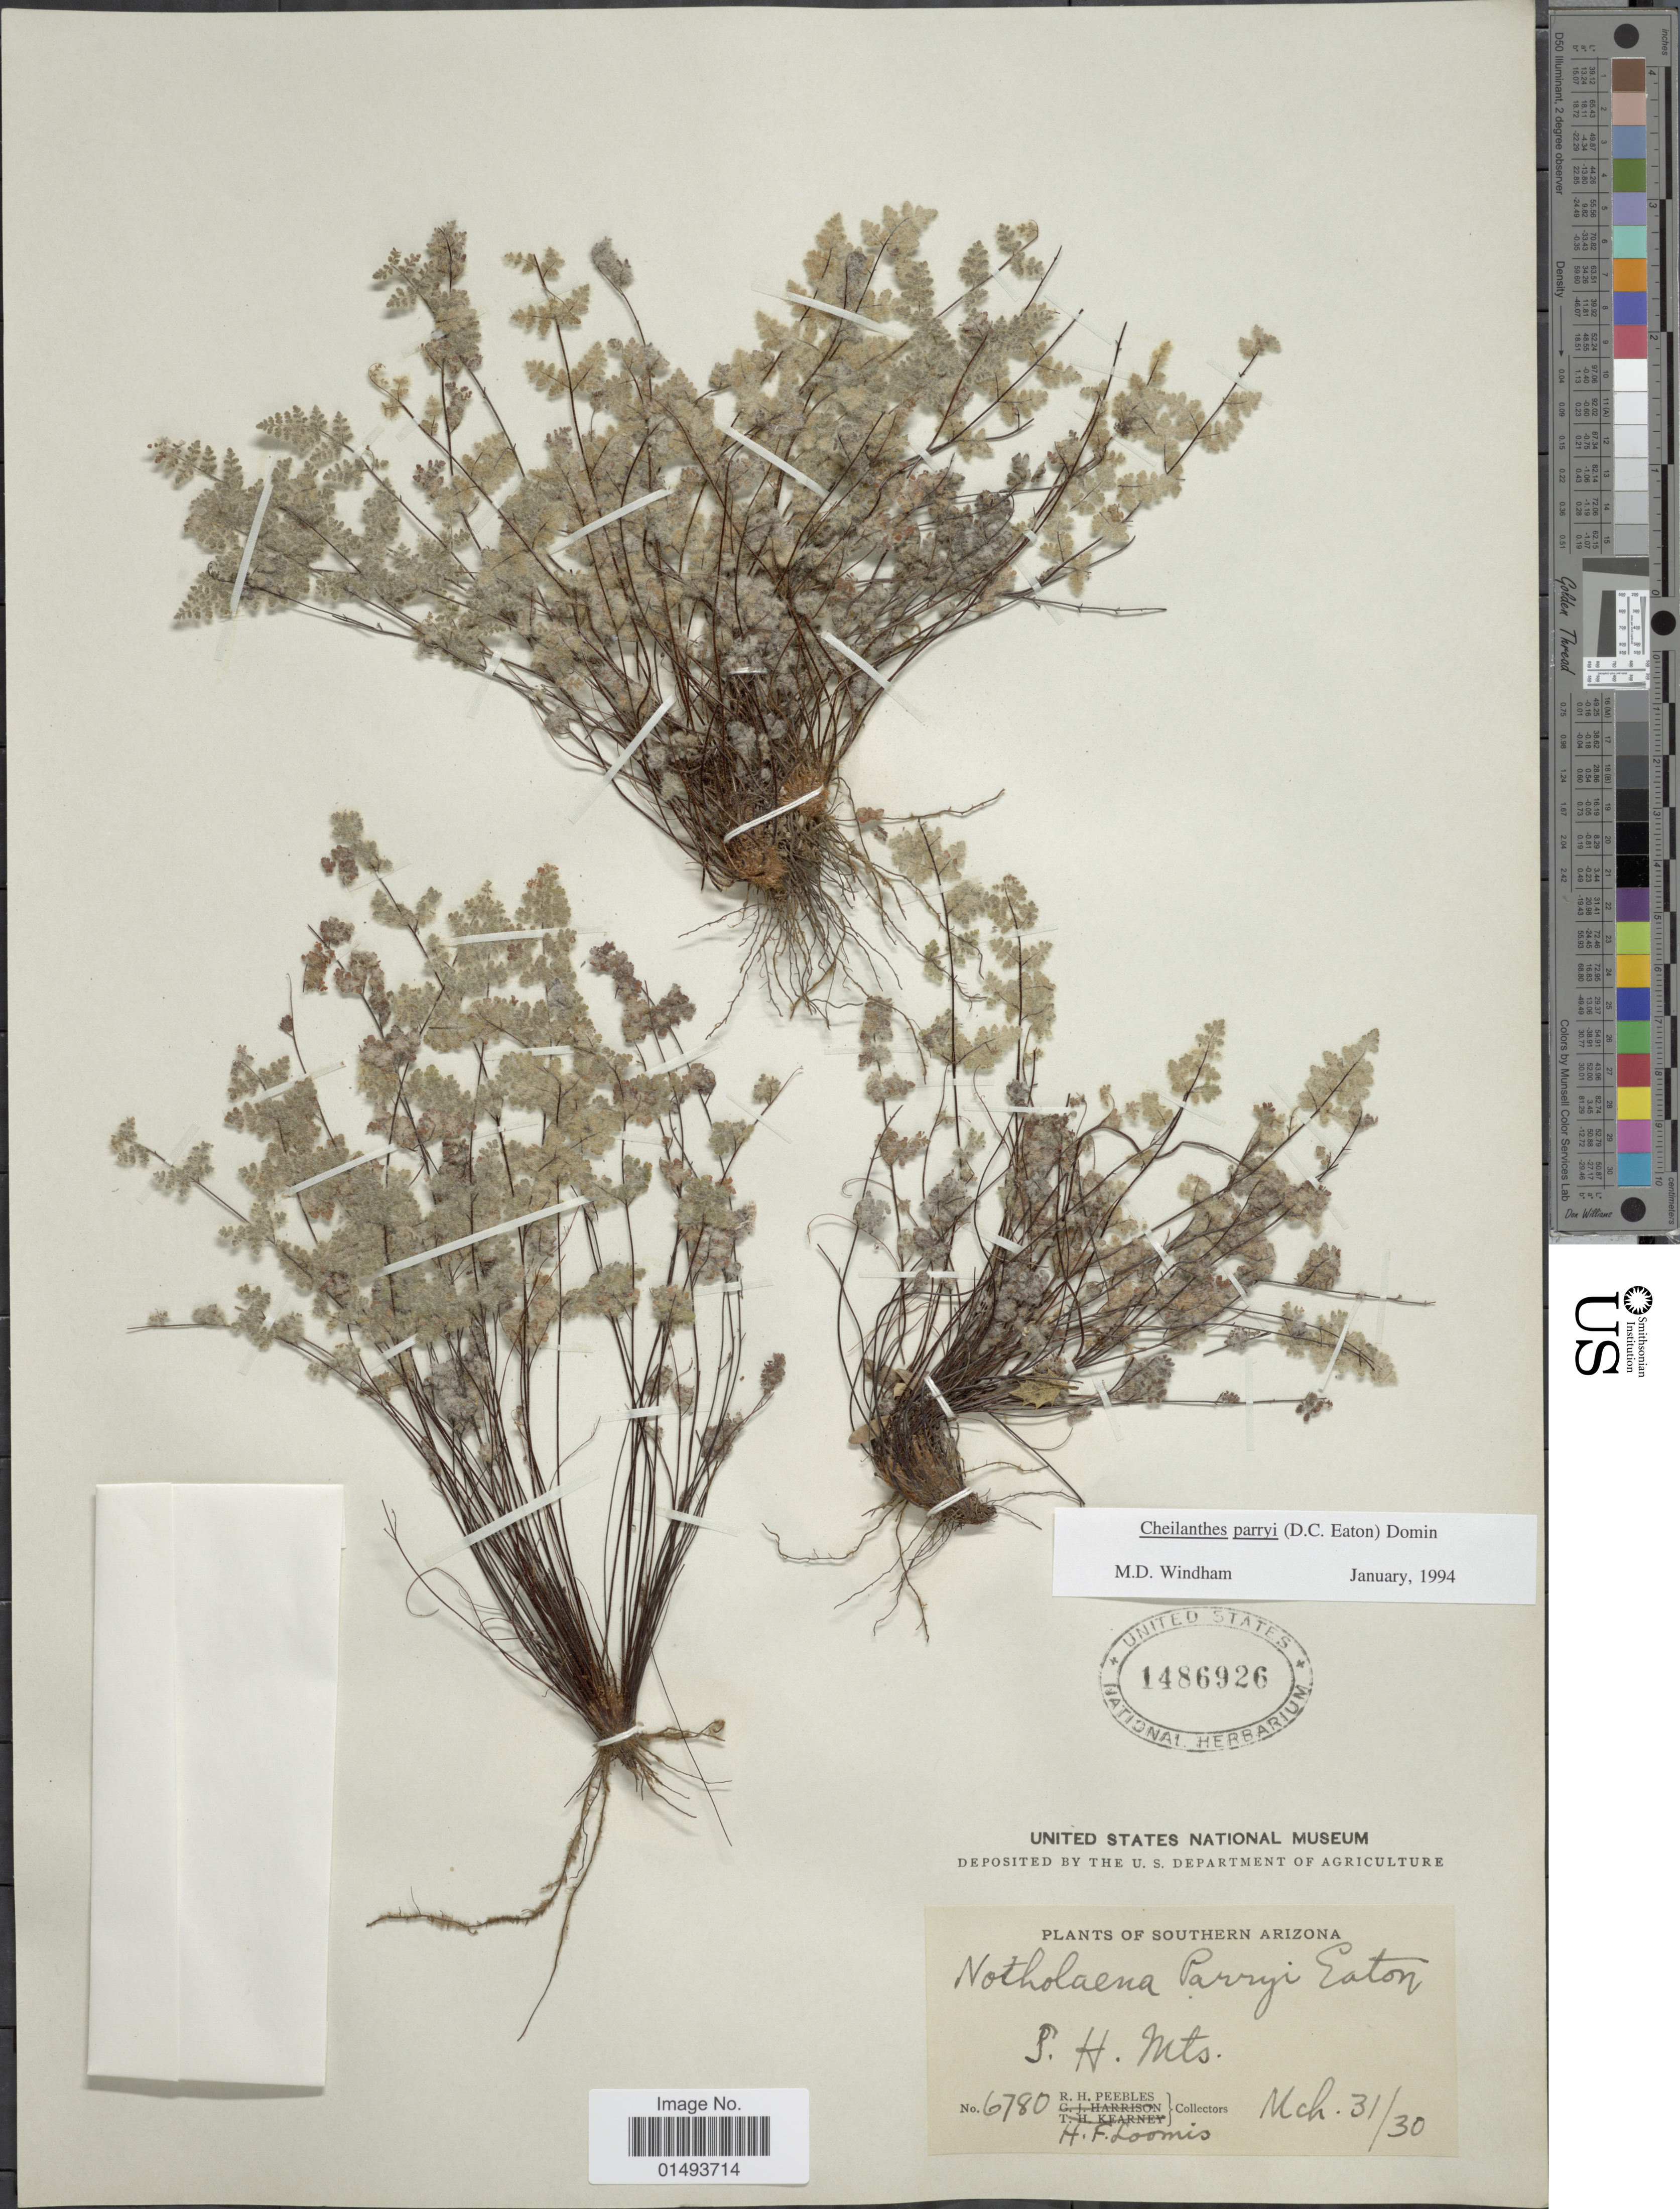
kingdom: Plantae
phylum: Tracheophyta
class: Polypodiopsida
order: Polypodiales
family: Pteridaceae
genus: Myriopteris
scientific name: Myriopteris parryi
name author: (D.C. Eaton) Grusz & Windham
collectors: R. H. Peebles & H. F. Loomis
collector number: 6780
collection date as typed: Transcribed d/m/y: 31/3/30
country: United States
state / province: Arizona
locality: Plants of Southern Arizona, S.H. Mts.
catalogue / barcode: US 1486926